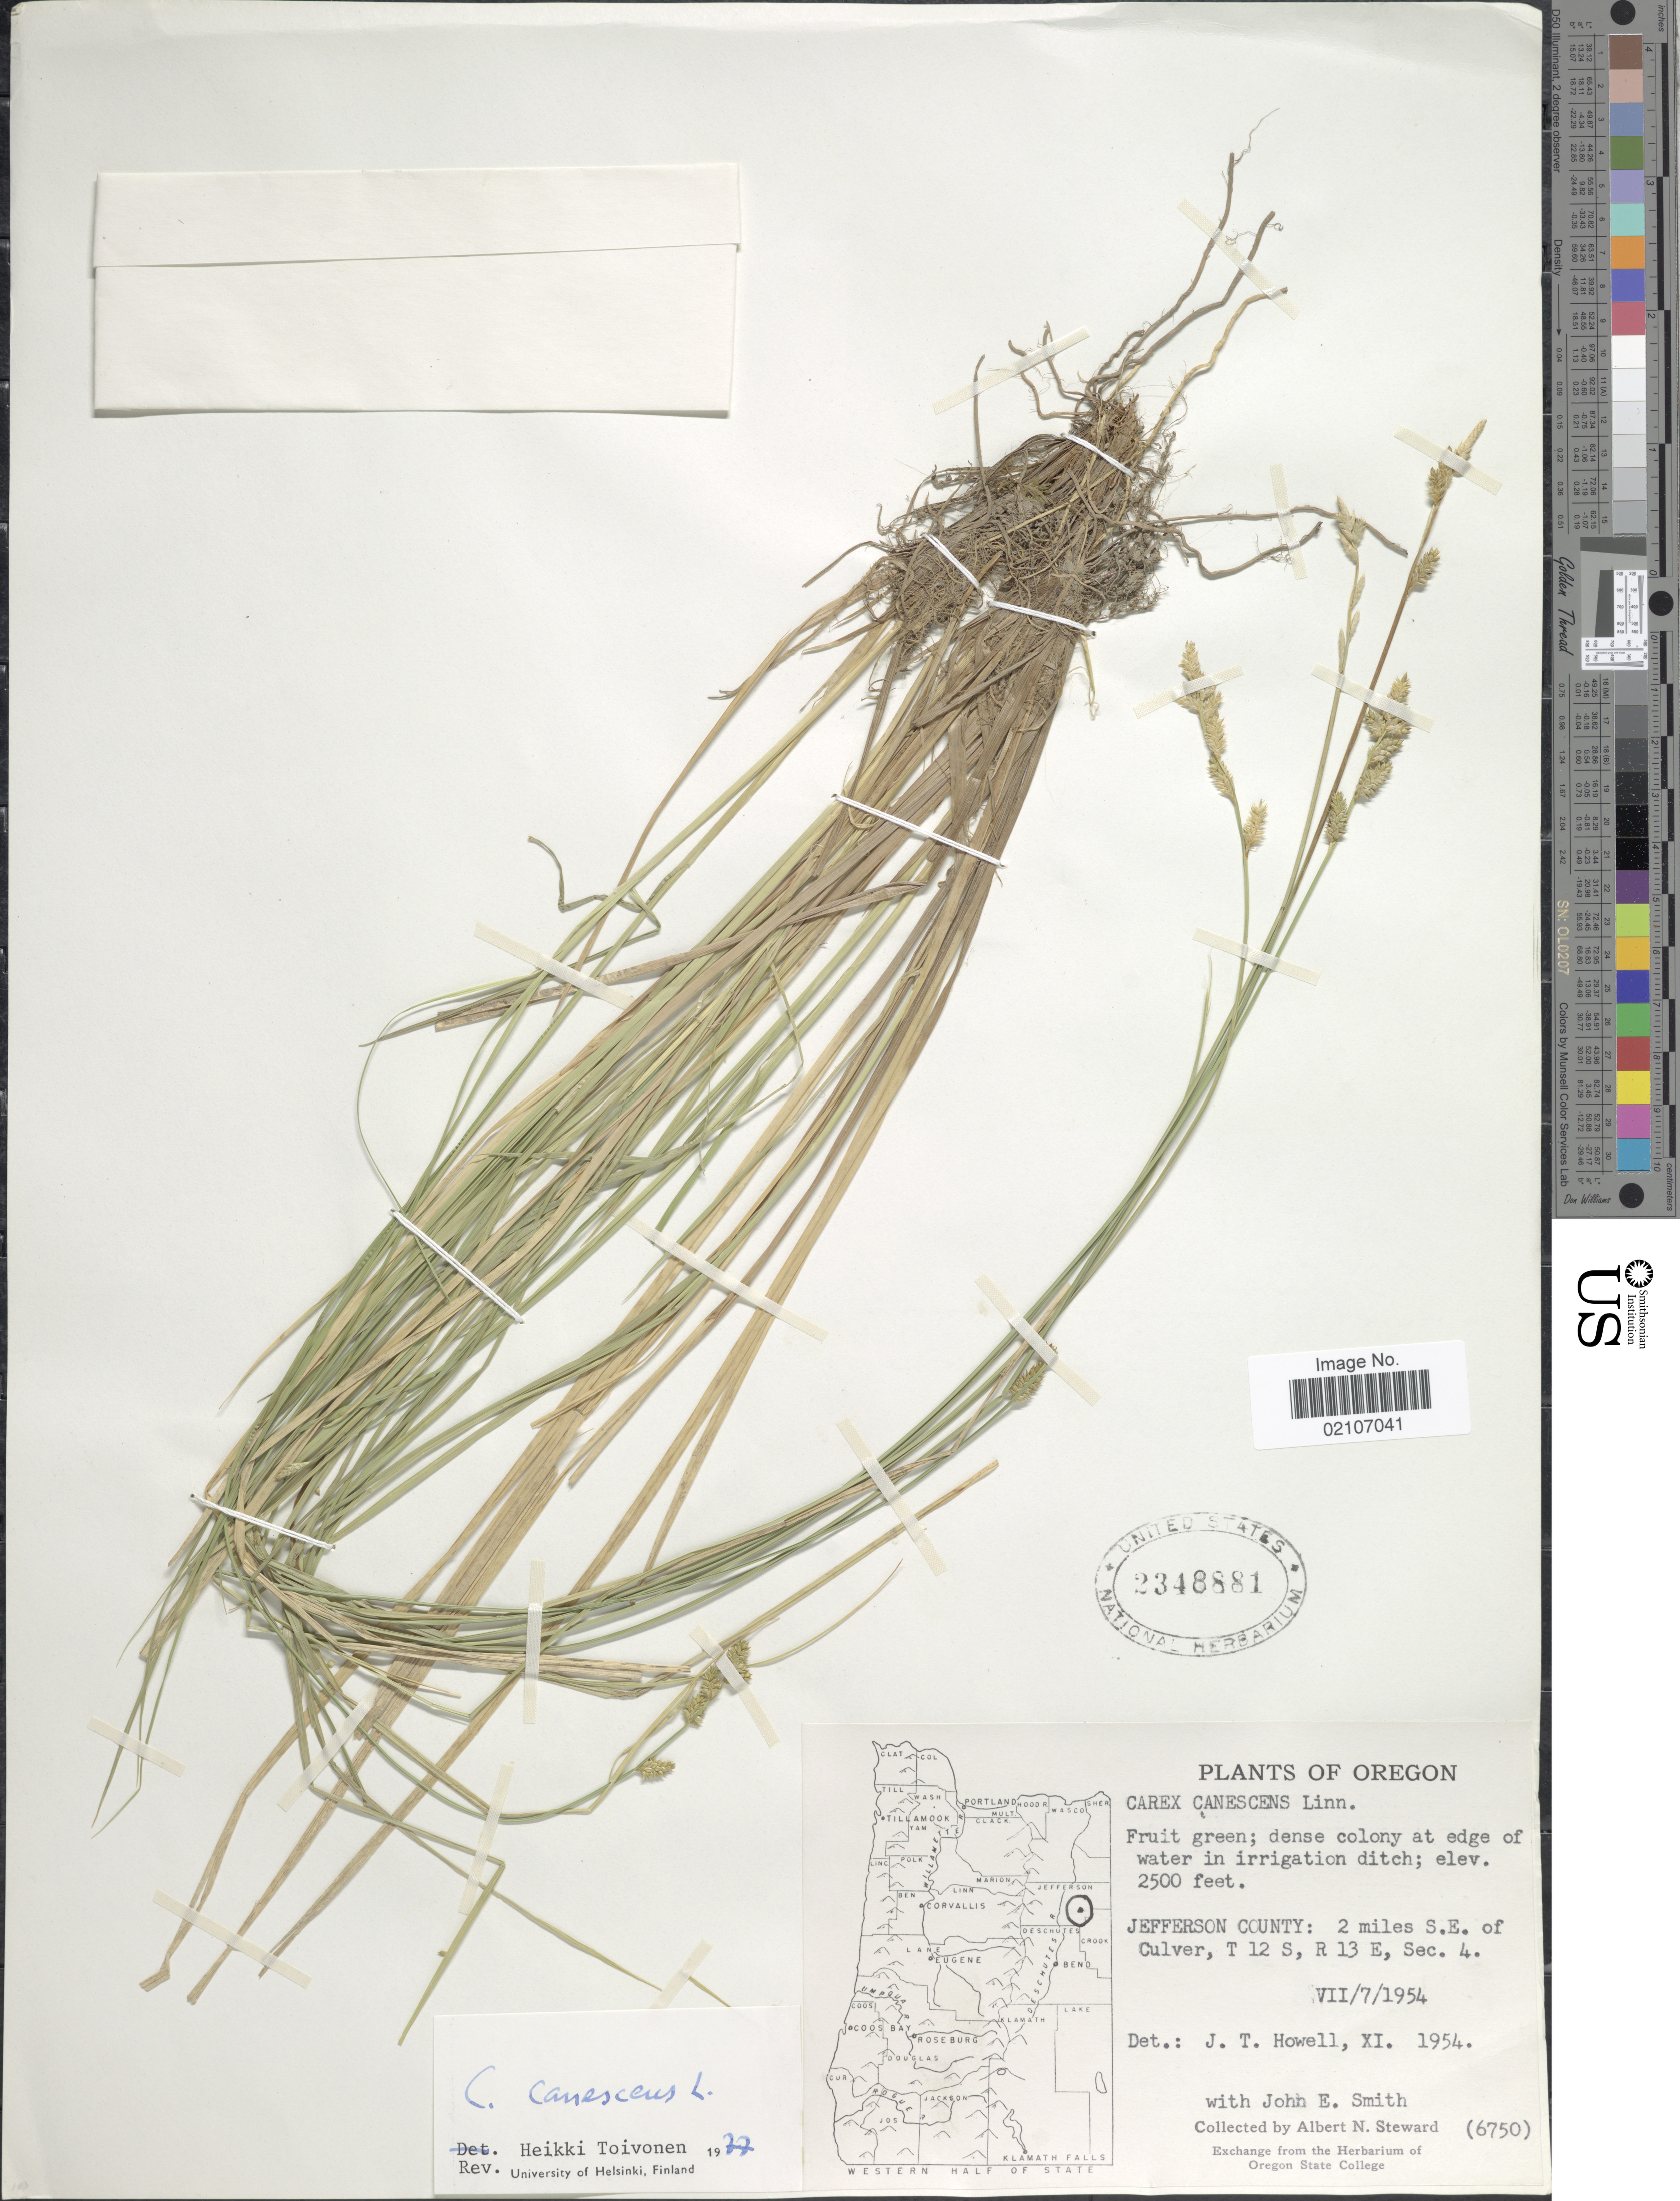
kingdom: Plantae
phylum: Tracheophyta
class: Liliopsida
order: Poales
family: Cyperaceae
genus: Carex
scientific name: Carex canescens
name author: L.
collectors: A. N. Steward & J. Smith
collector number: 6750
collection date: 1954-07-07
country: United States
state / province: Oregon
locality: Jefferson County: 2 miles S.E. of Culver, T12S, R13E, Sec. 4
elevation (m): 762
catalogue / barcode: US 2348881